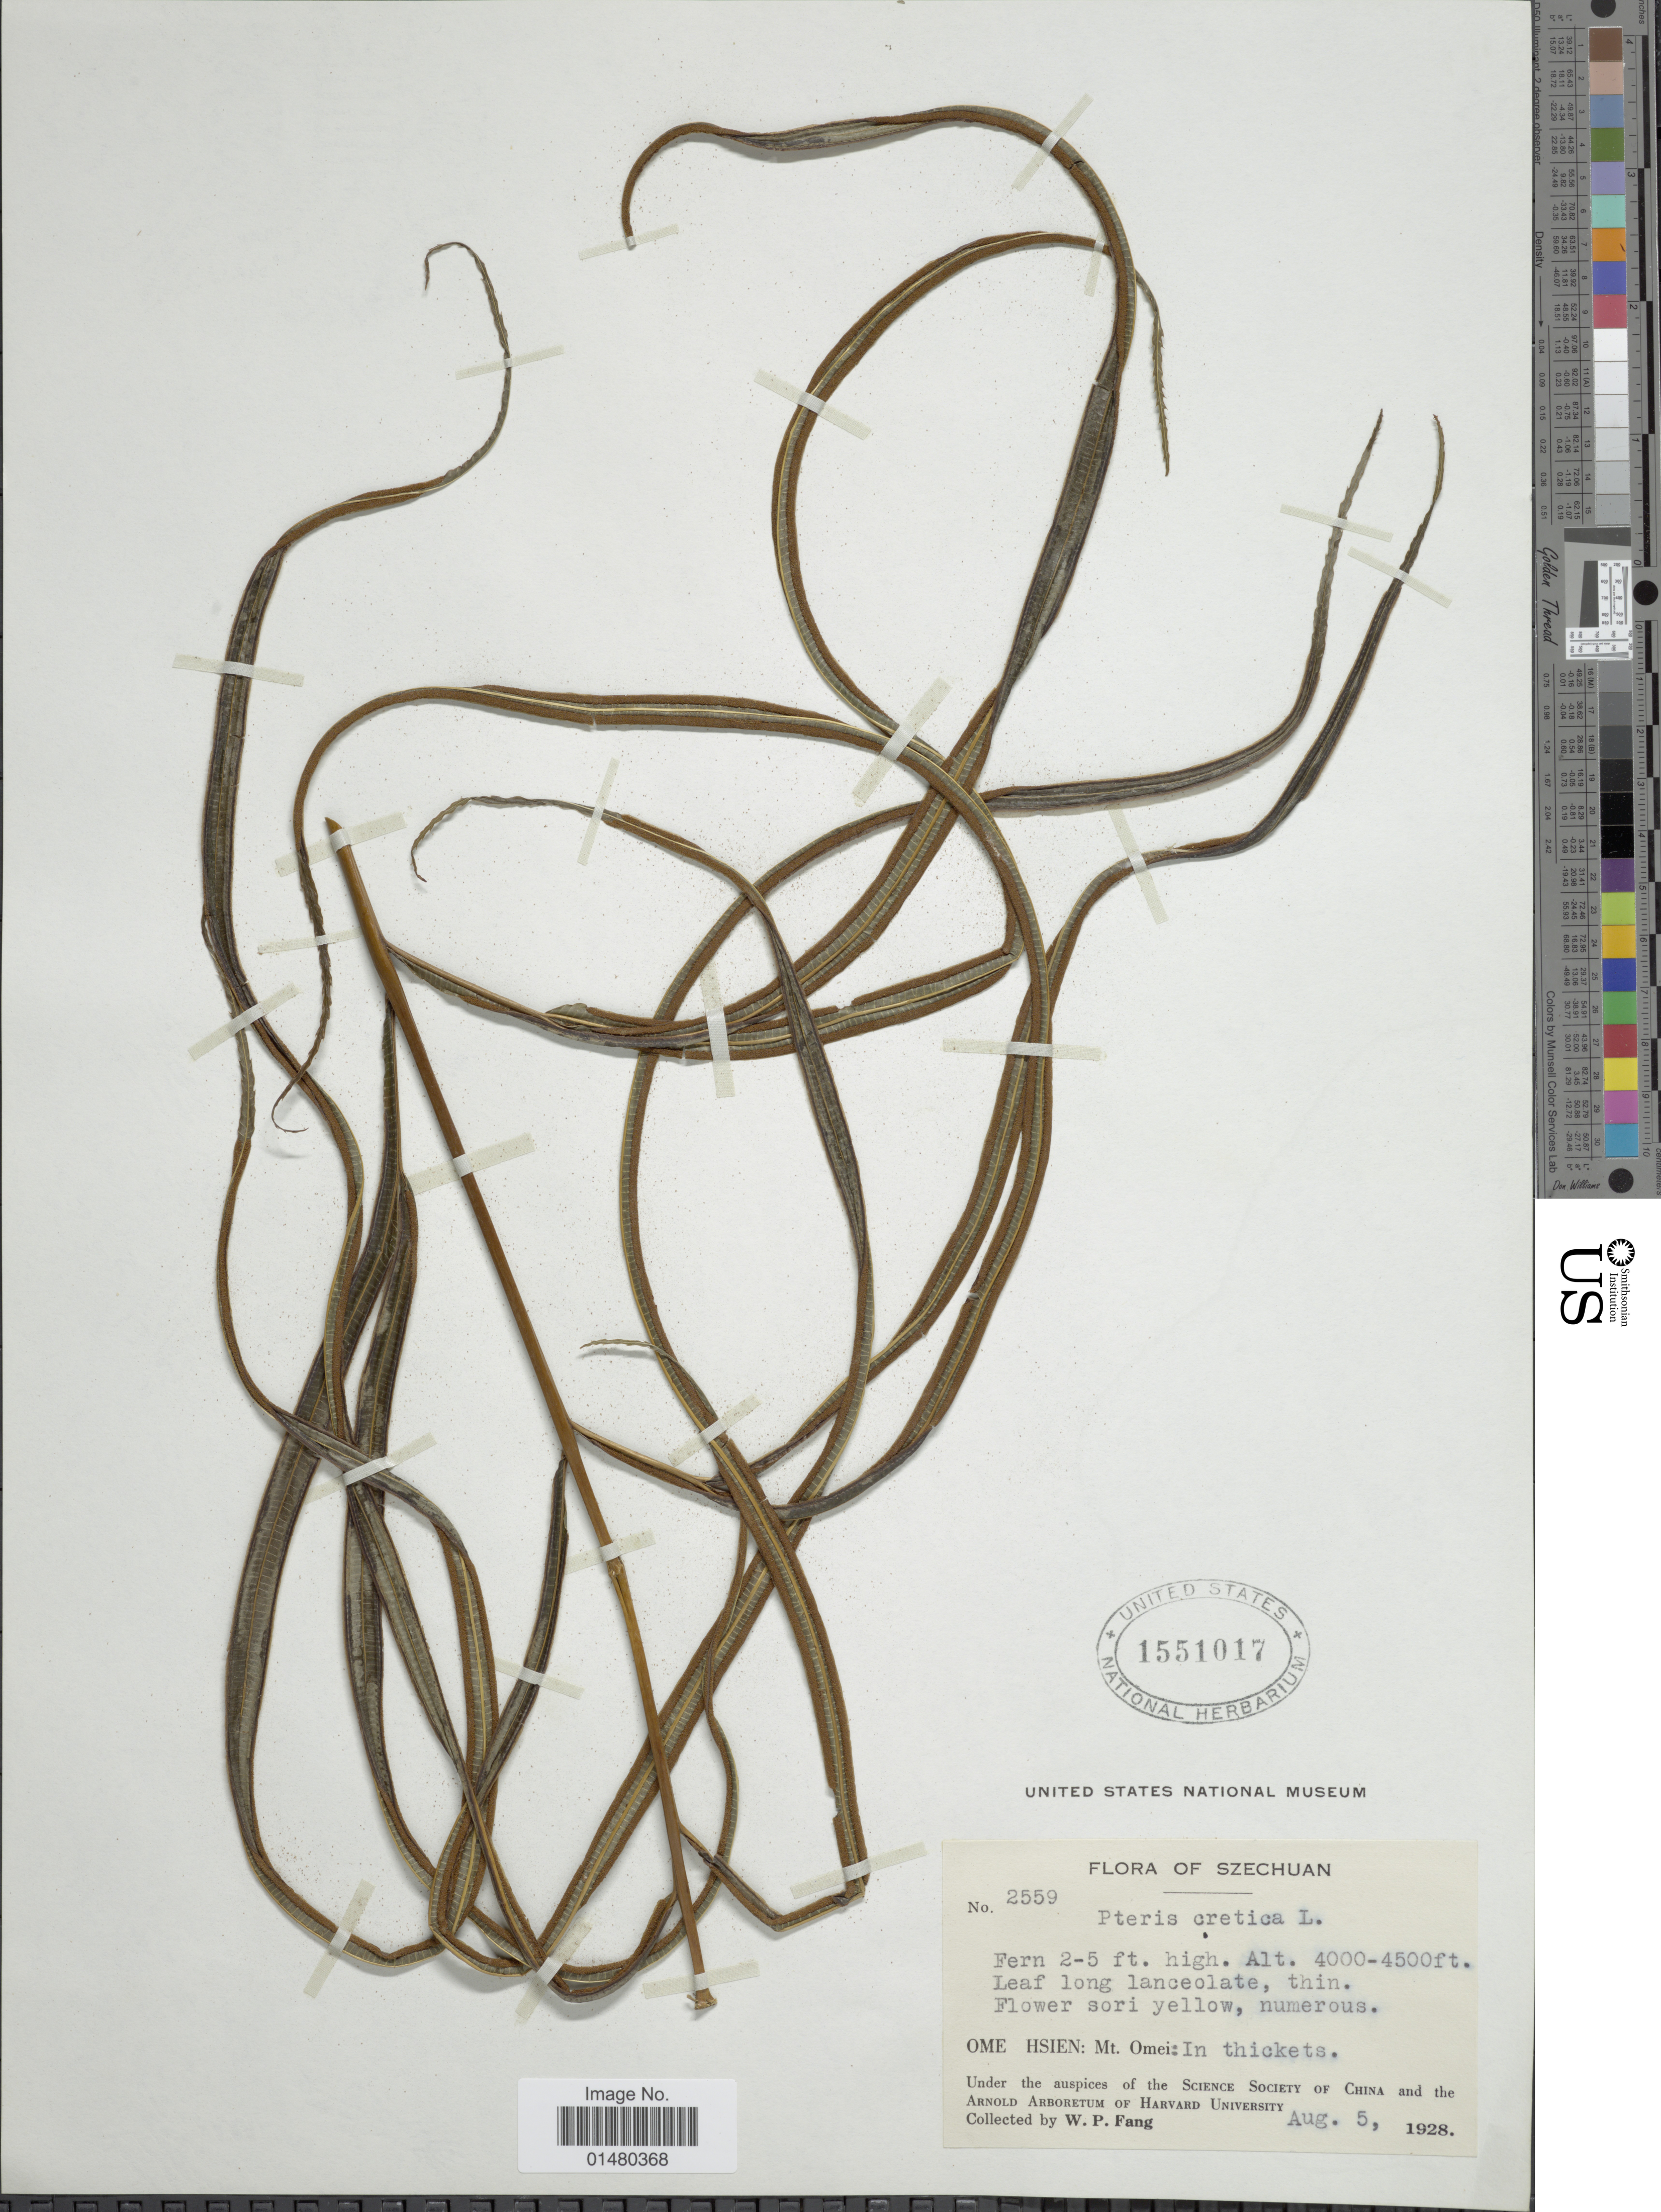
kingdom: Plantae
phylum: Tracheophyta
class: Polypodiopsida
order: Polypodiales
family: Pteridaceae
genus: Pteris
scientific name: Pteris cretica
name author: L.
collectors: W. P. Fang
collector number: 2559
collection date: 1928-08-05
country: China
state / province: Sichuan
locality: Szechuan, Ome Hsien: Mt Omei: In thickets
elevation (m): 1219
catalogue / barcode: US 1551017